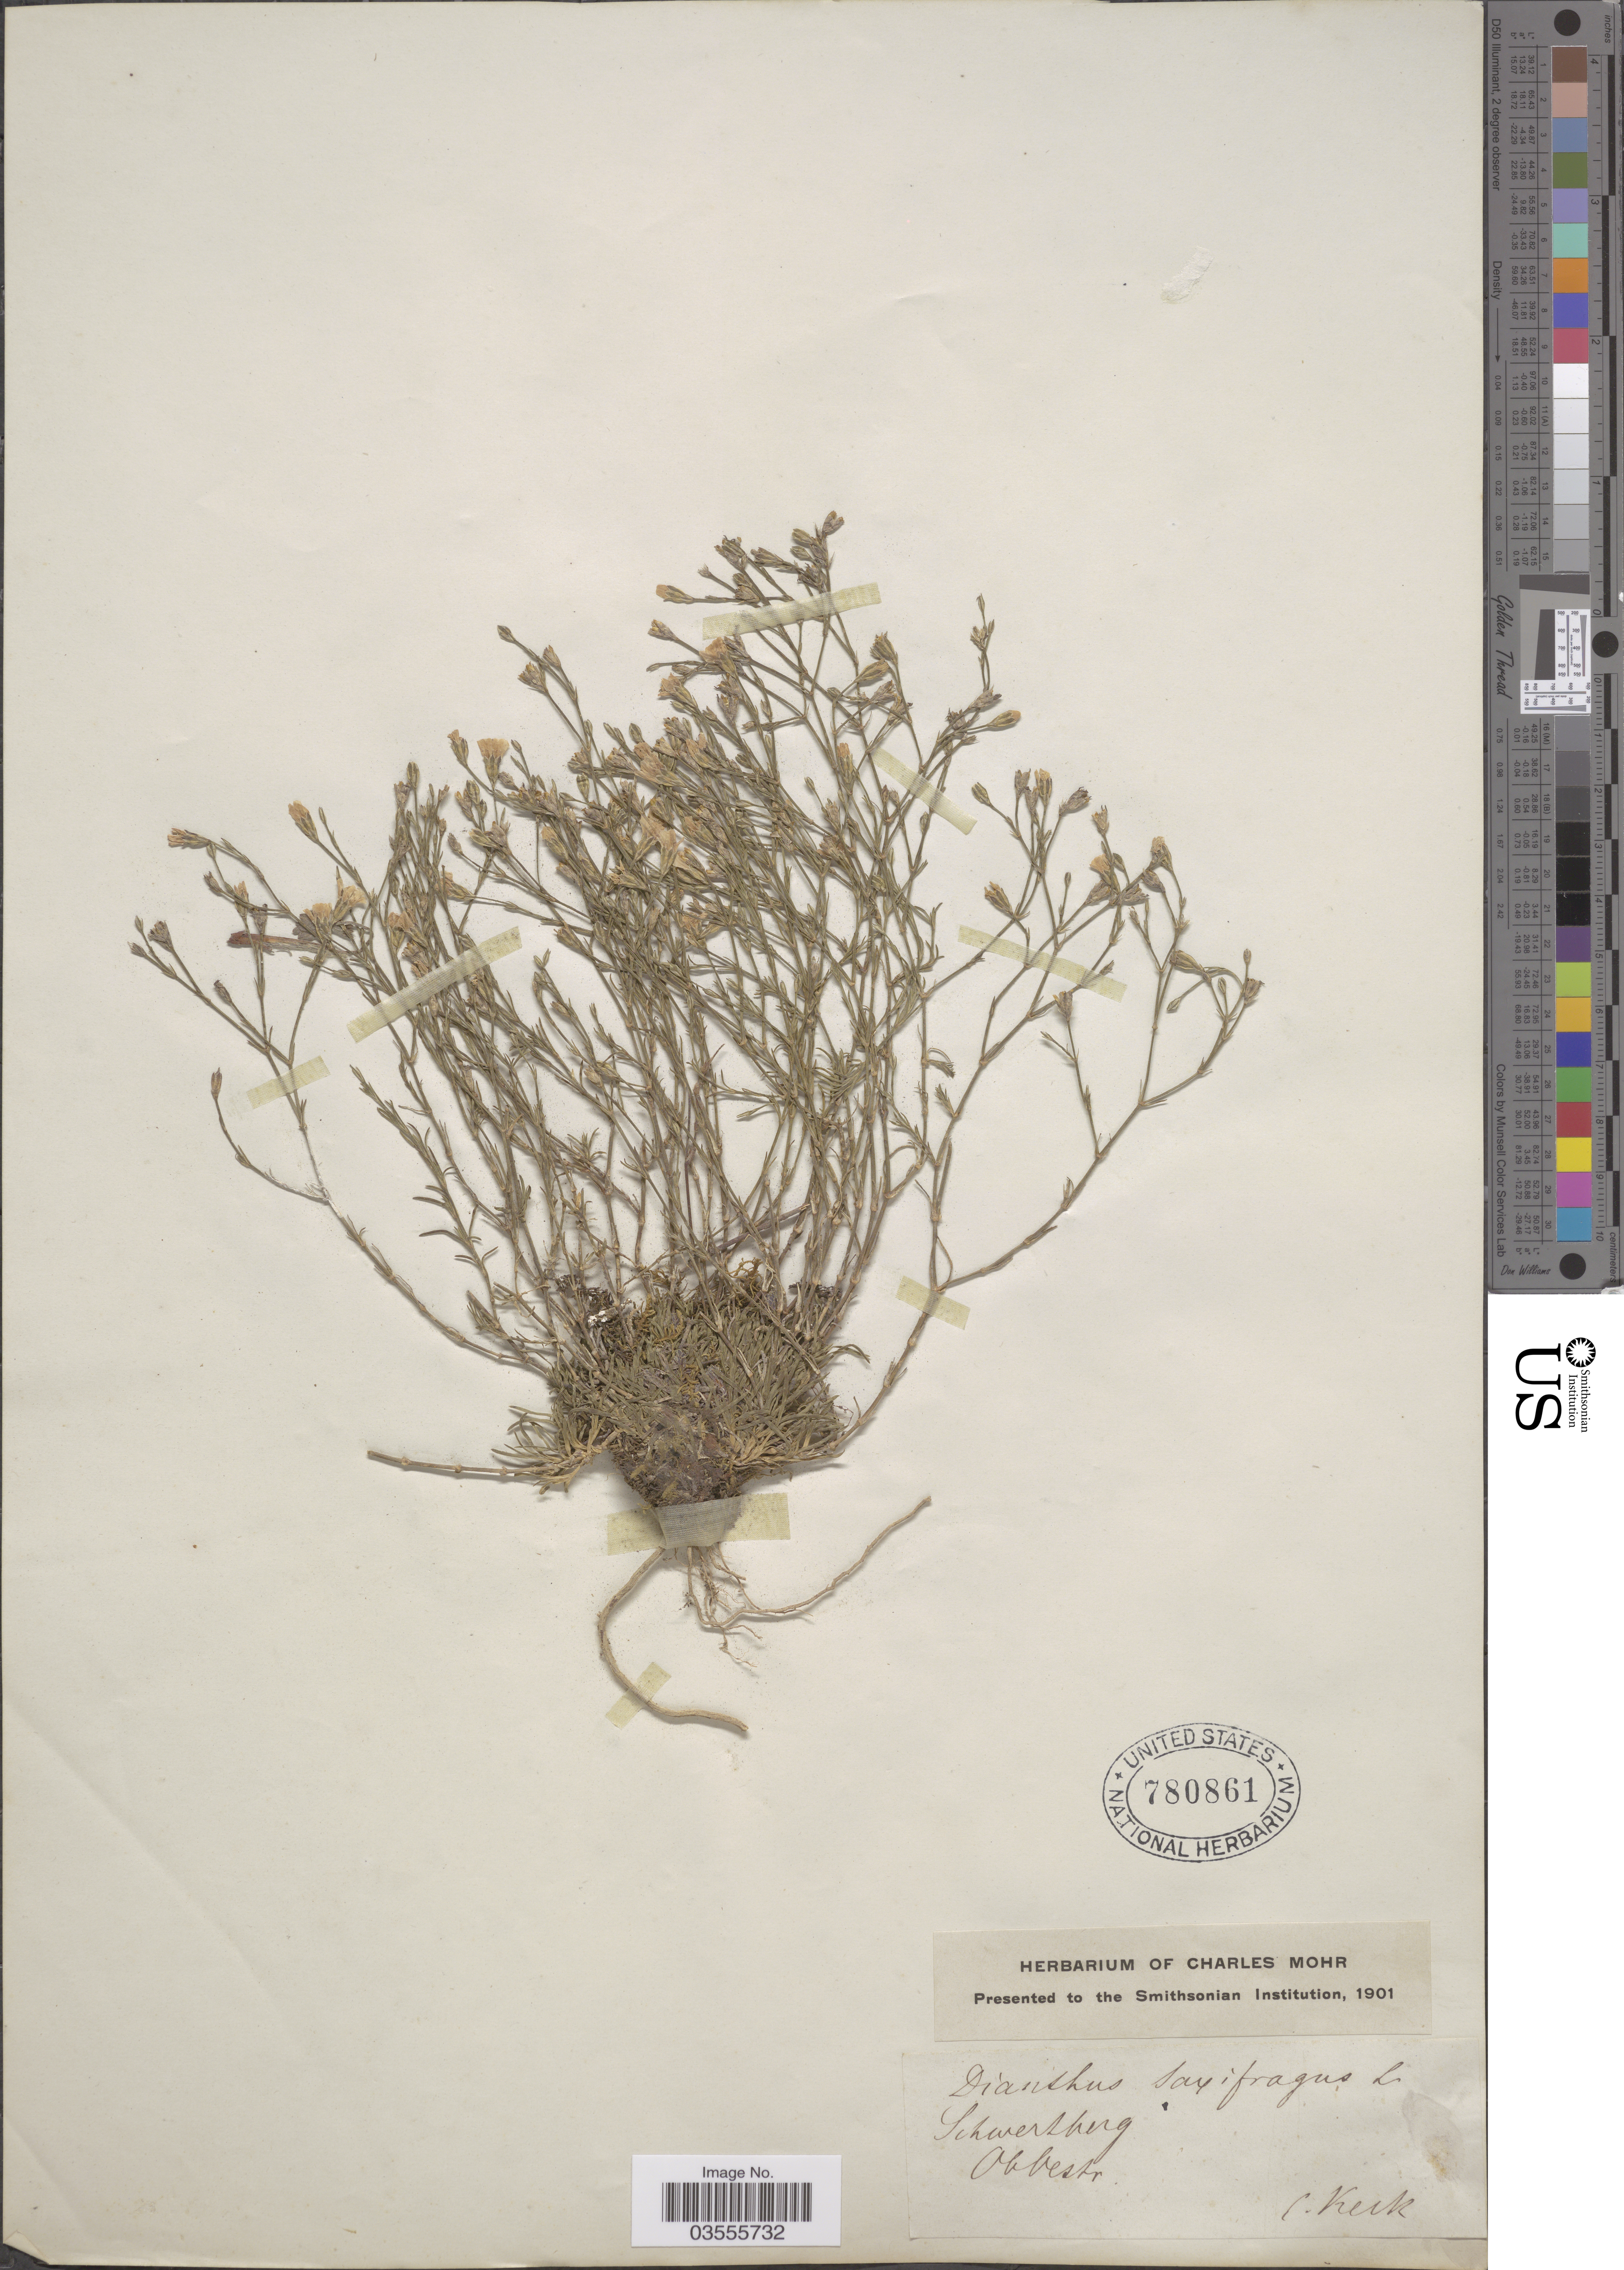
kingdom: Plantae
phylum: Tracheophyta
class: Magnoliopsida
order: Caryophyllales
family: Caryophyllaceae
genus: Petrorhagia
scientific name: Petrorhagia saxifraga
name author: (L.) Link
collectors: C. Keck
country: Austria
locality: Schwertberg. Obbestr.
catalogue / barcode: US 780861